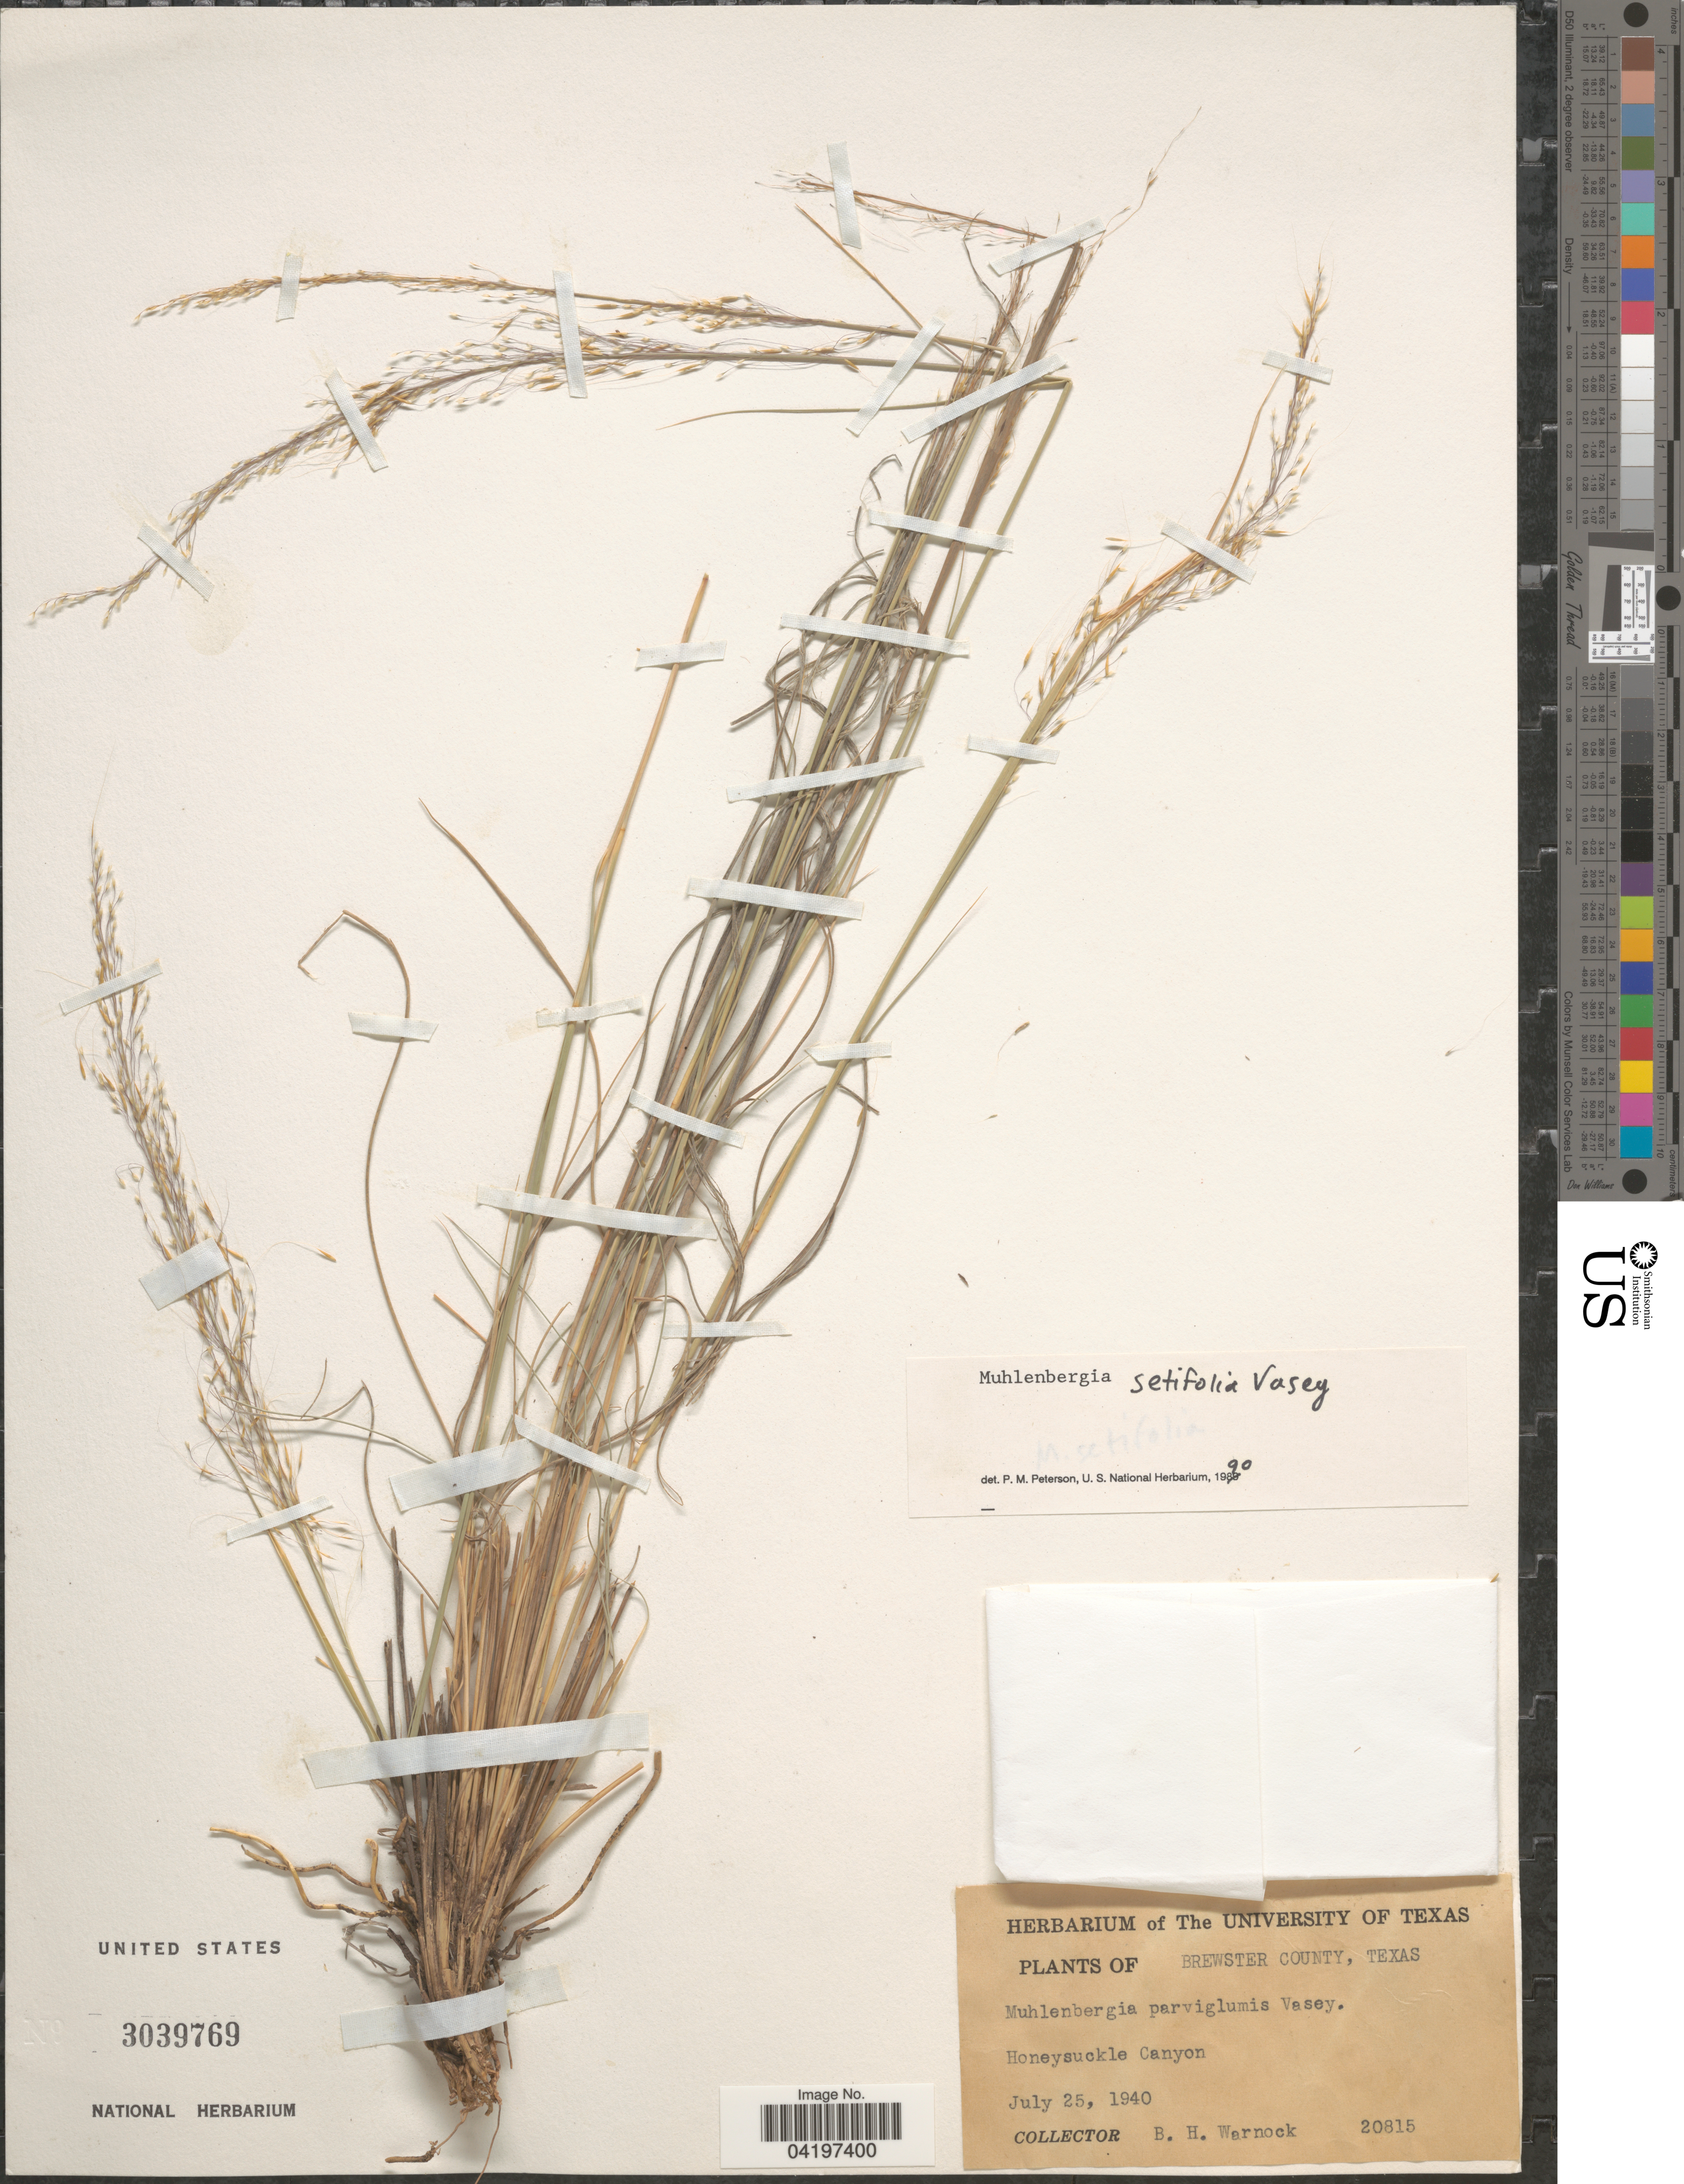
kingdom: Plantae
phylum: Tracheophyta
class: Liliopsida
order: Poales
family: Poaceae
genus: Muhlenbergia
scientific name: Muhlenbergia setifolia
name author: Vasey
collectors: B. H. Warnock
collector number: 20815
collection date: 1940-07-25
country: United States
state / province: Texas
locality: Brewster County. Honeysuckle Canyon.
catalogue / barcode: US 3039769